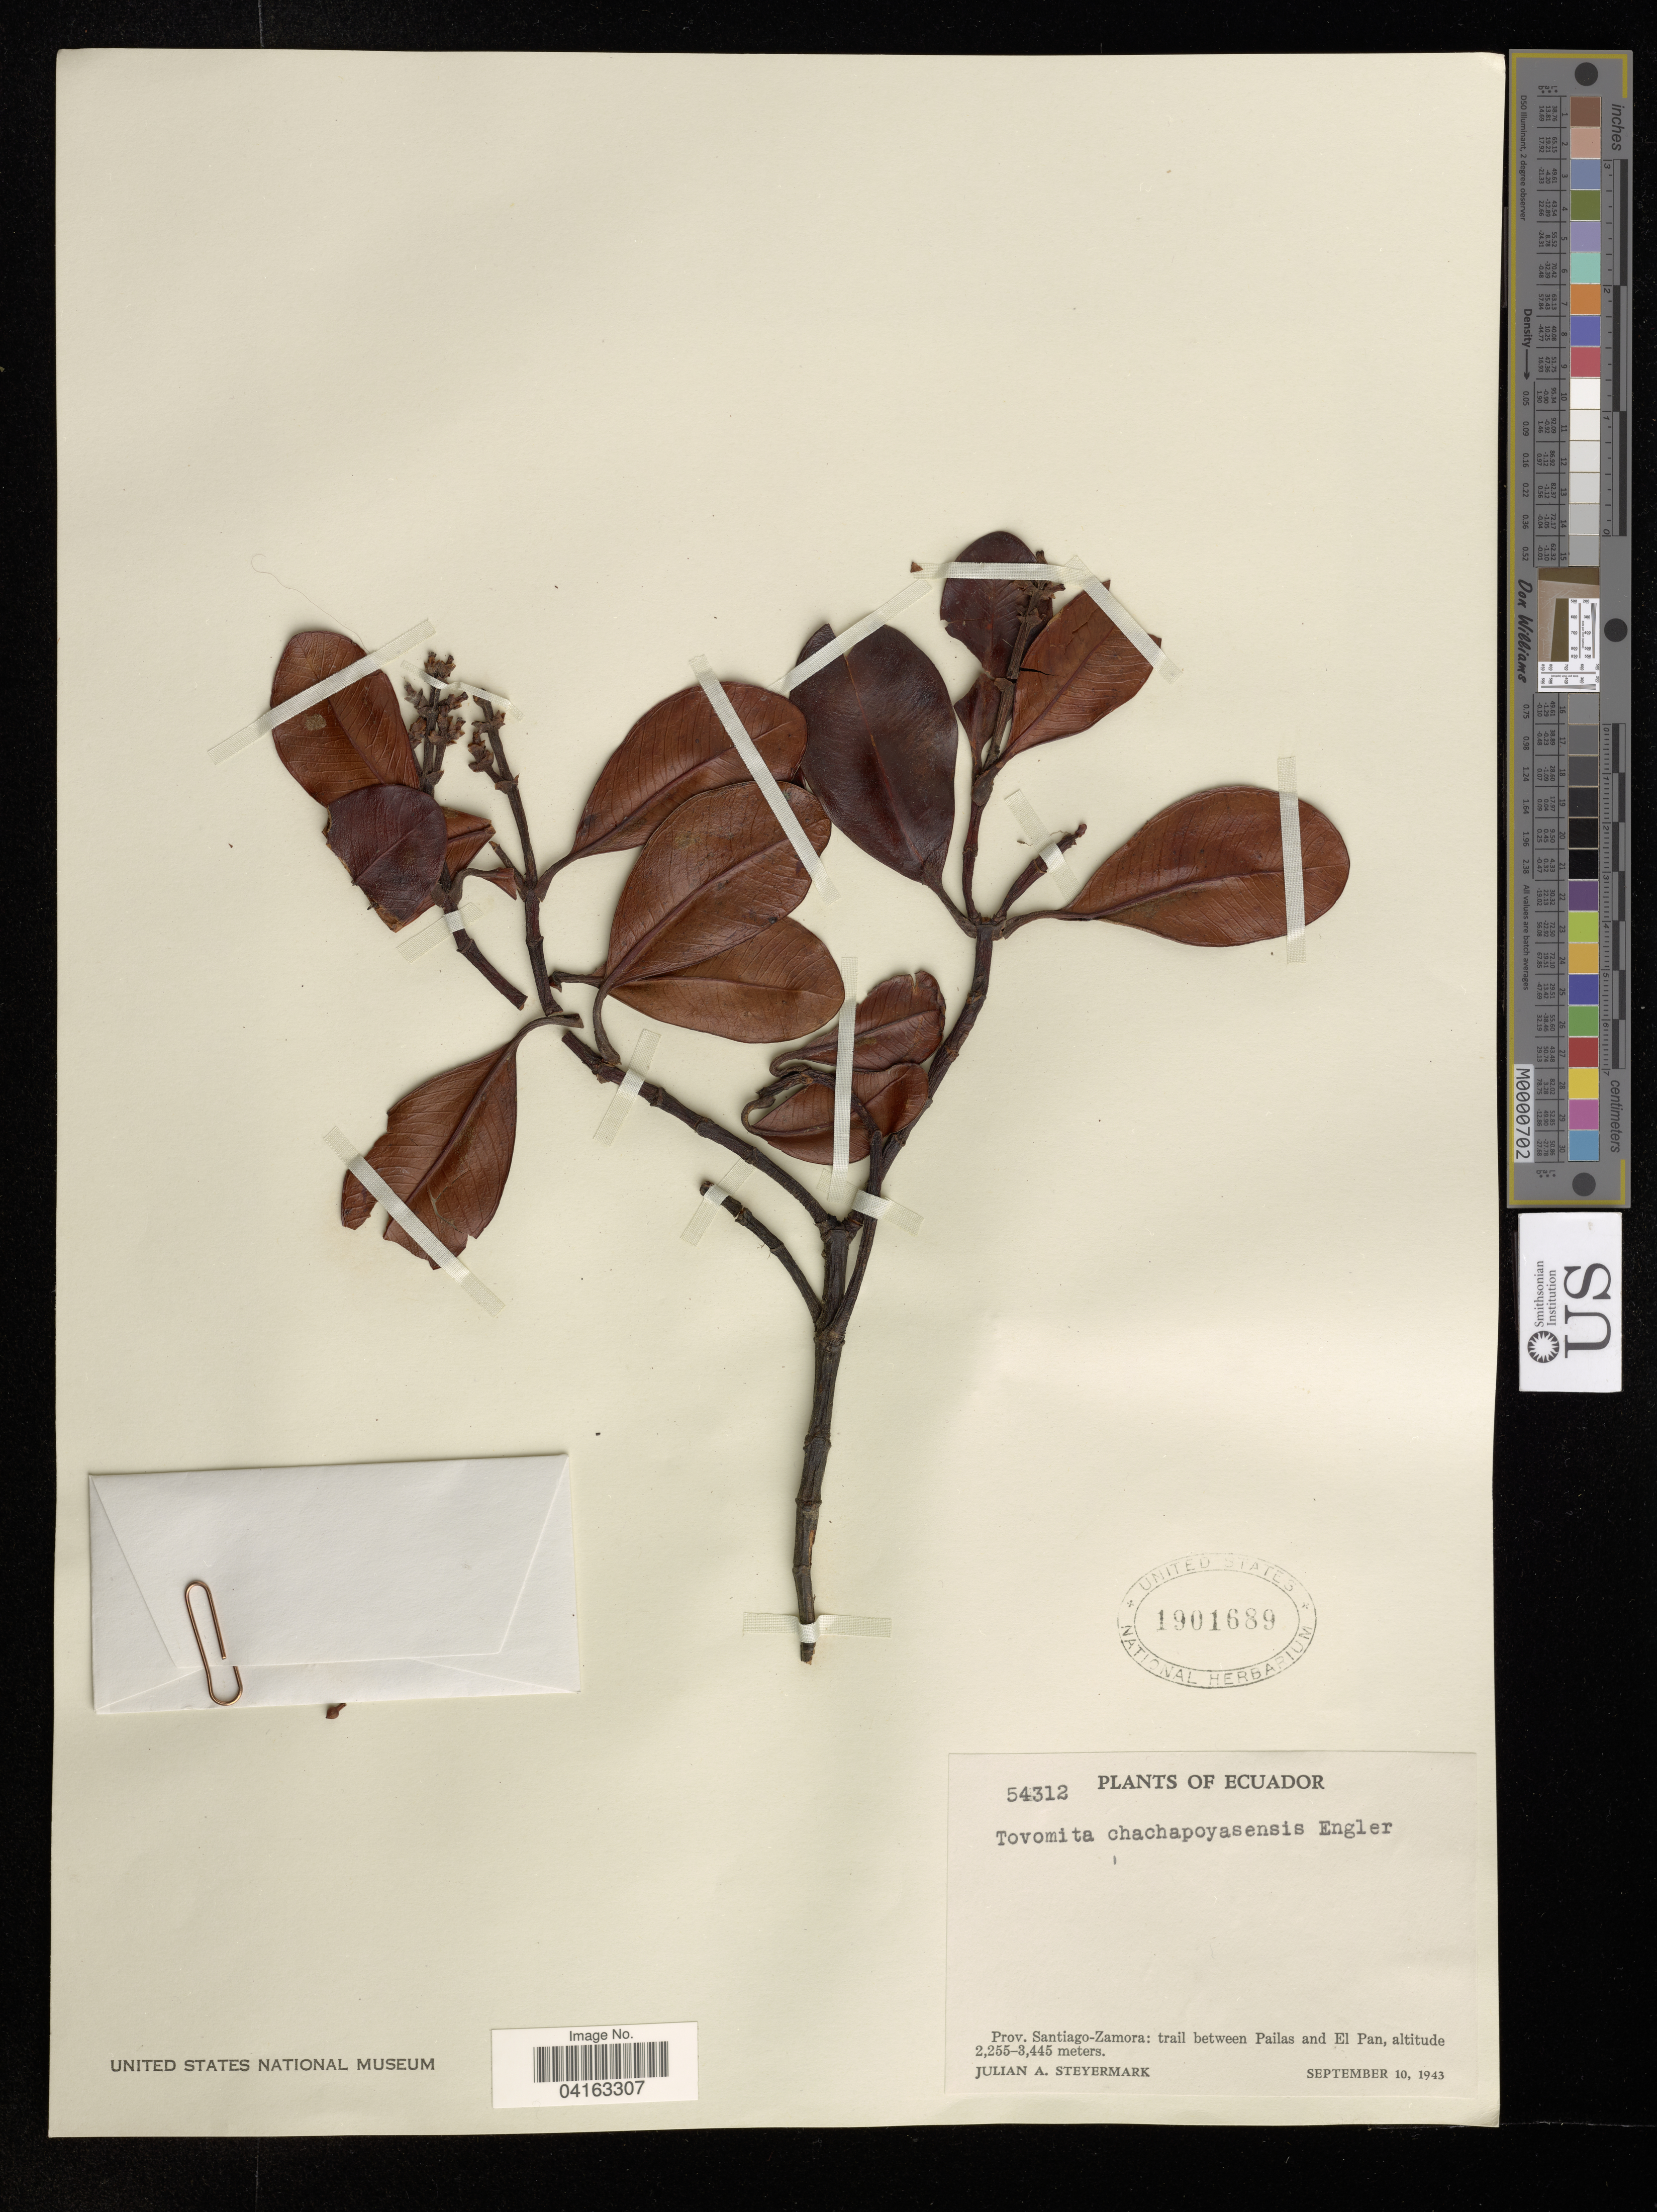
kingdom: Plantae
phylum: Tracheophyta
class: Magnoliopsida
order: Malpighiales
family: Clusiaceae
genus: Tovomita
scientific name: Tovomita chachapoyasensis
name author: Engl.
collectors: J. Steyermark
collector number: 54312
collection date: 1943-09-10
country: Ecuador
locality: Prov. Santiago-Zamora: trail between Pailas and El Pan.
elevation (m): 2255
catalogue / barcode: US 1901689